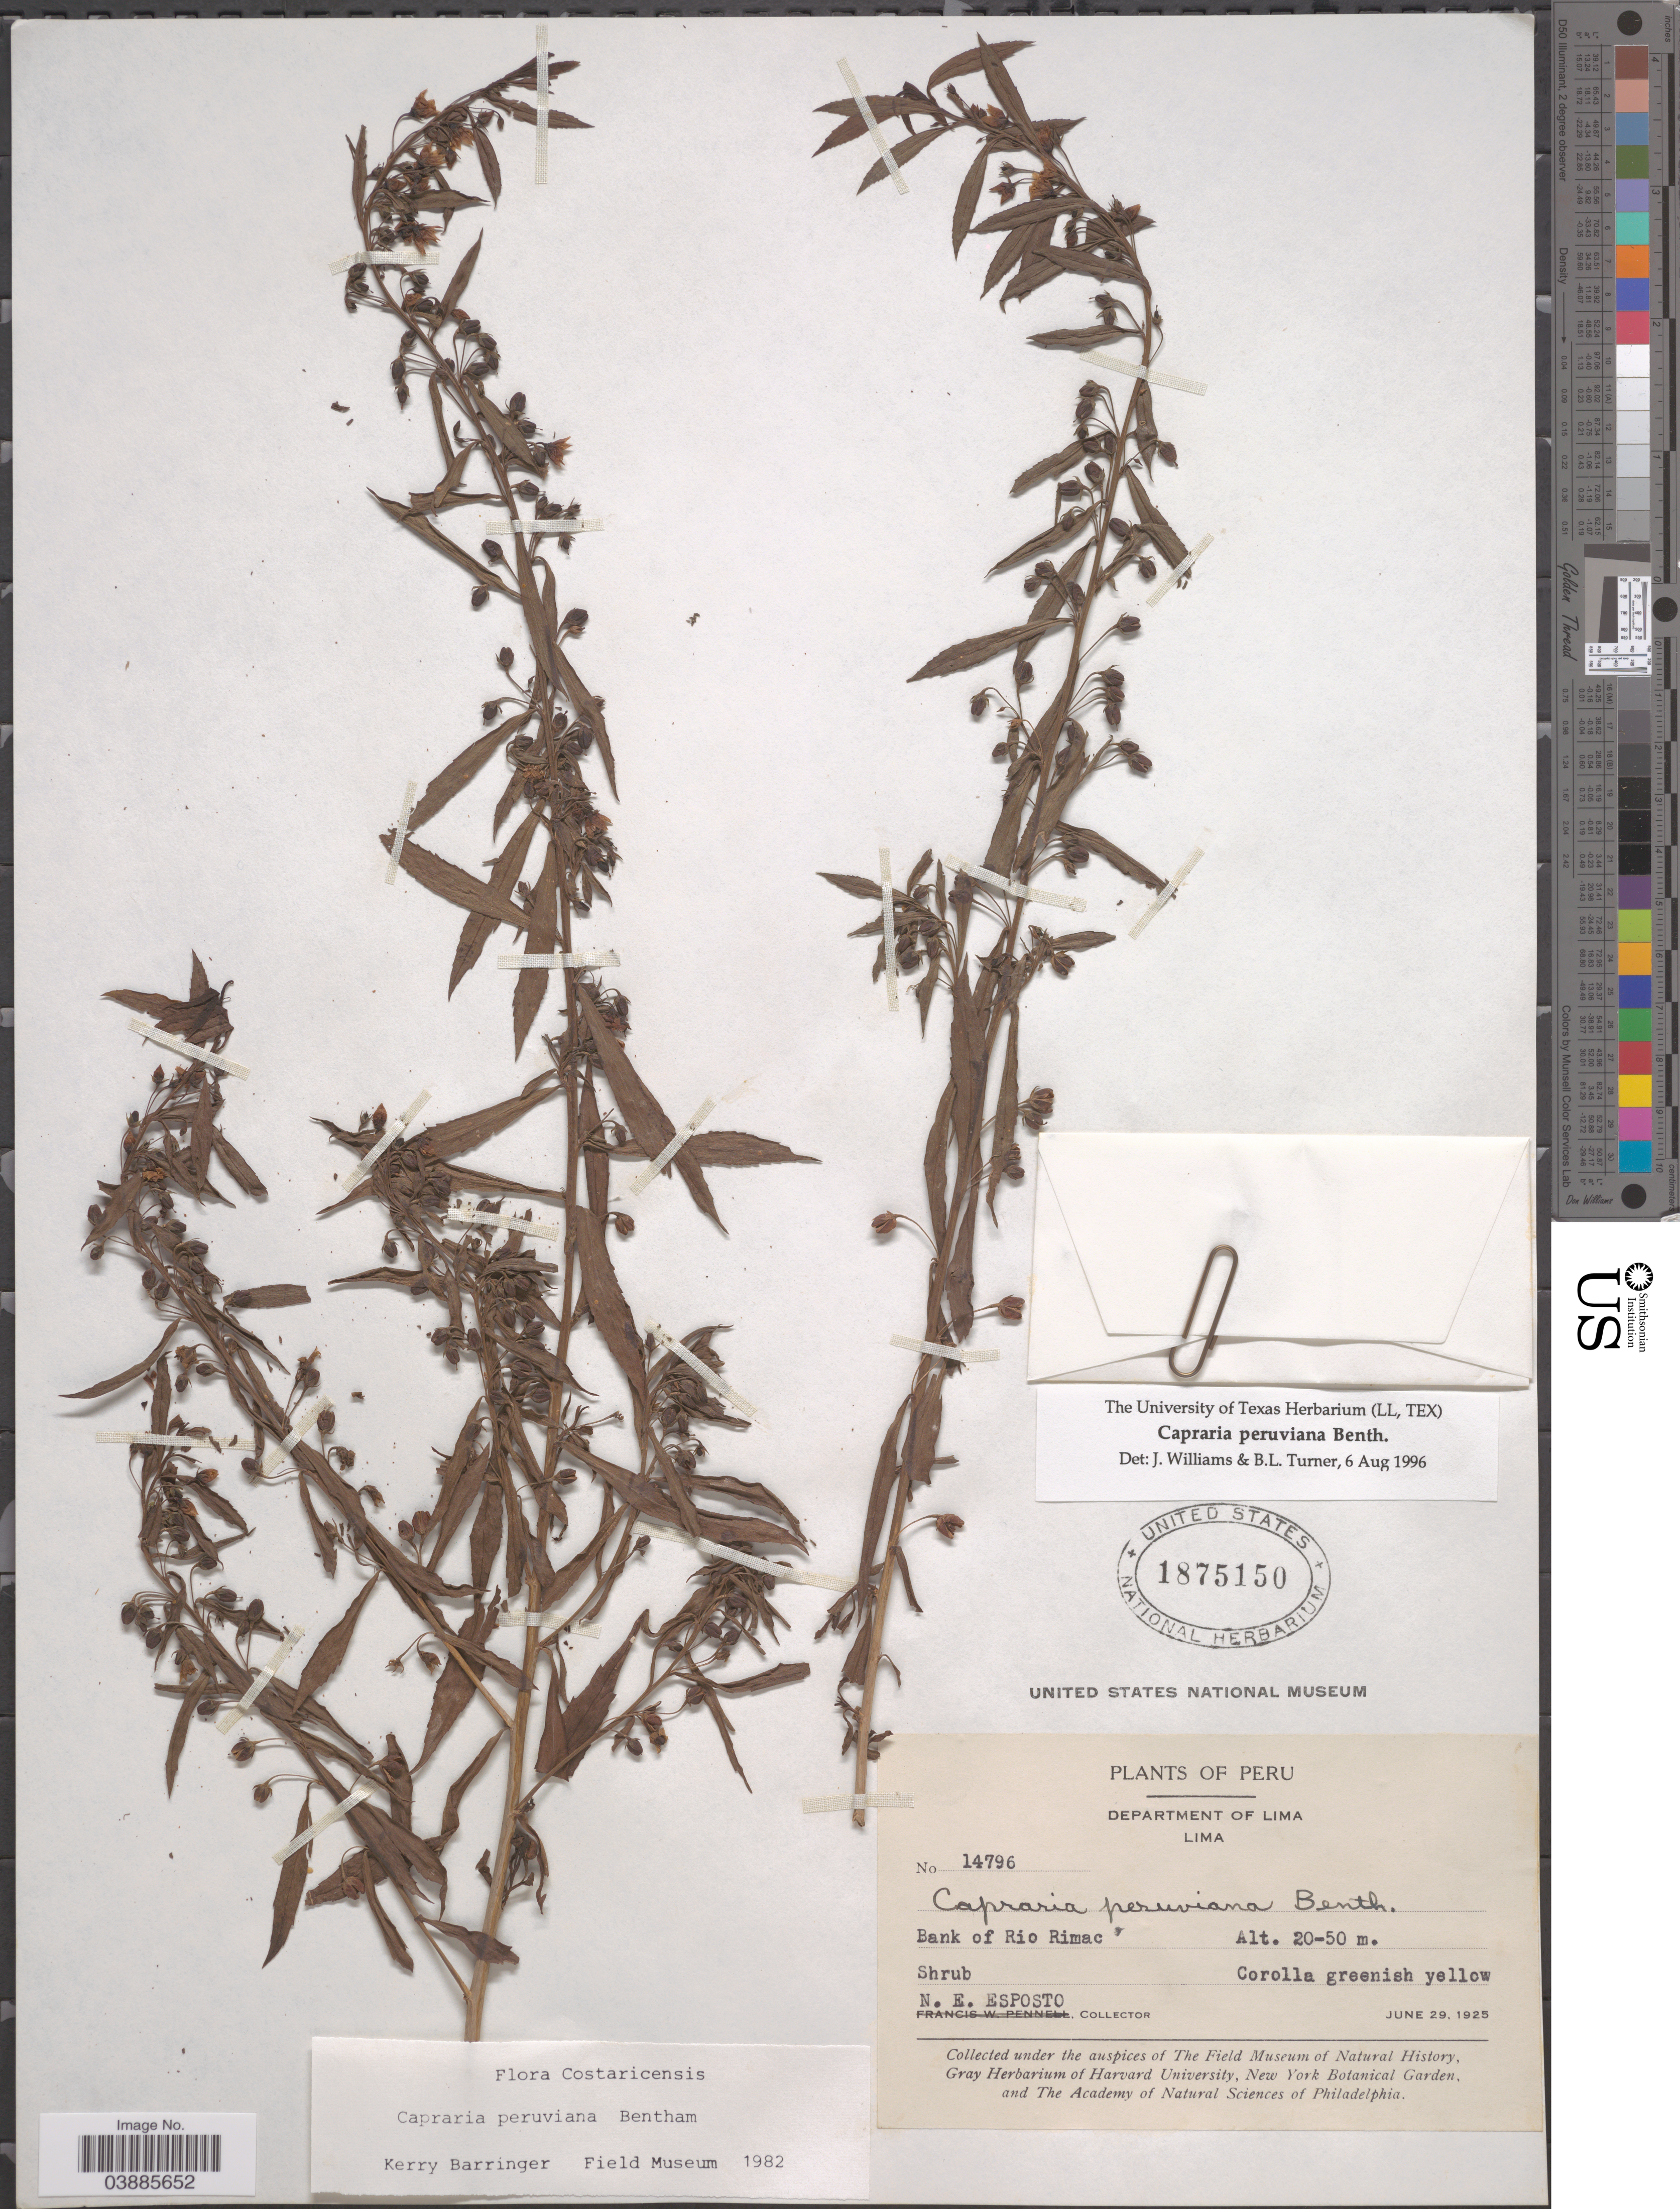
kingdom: Plantae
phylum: Tracheophyta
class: Magnoliopsida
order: Lamiales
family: Scrophulariaceae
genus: Capraria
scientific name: Capraria peruviana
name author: Benth.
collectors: N. Esposto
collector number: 14796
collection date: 1925-06-29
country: Peru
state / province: Lima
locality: Department of Lima. Bank of Rio Rimac.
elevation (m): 20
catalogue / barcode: US 1875150